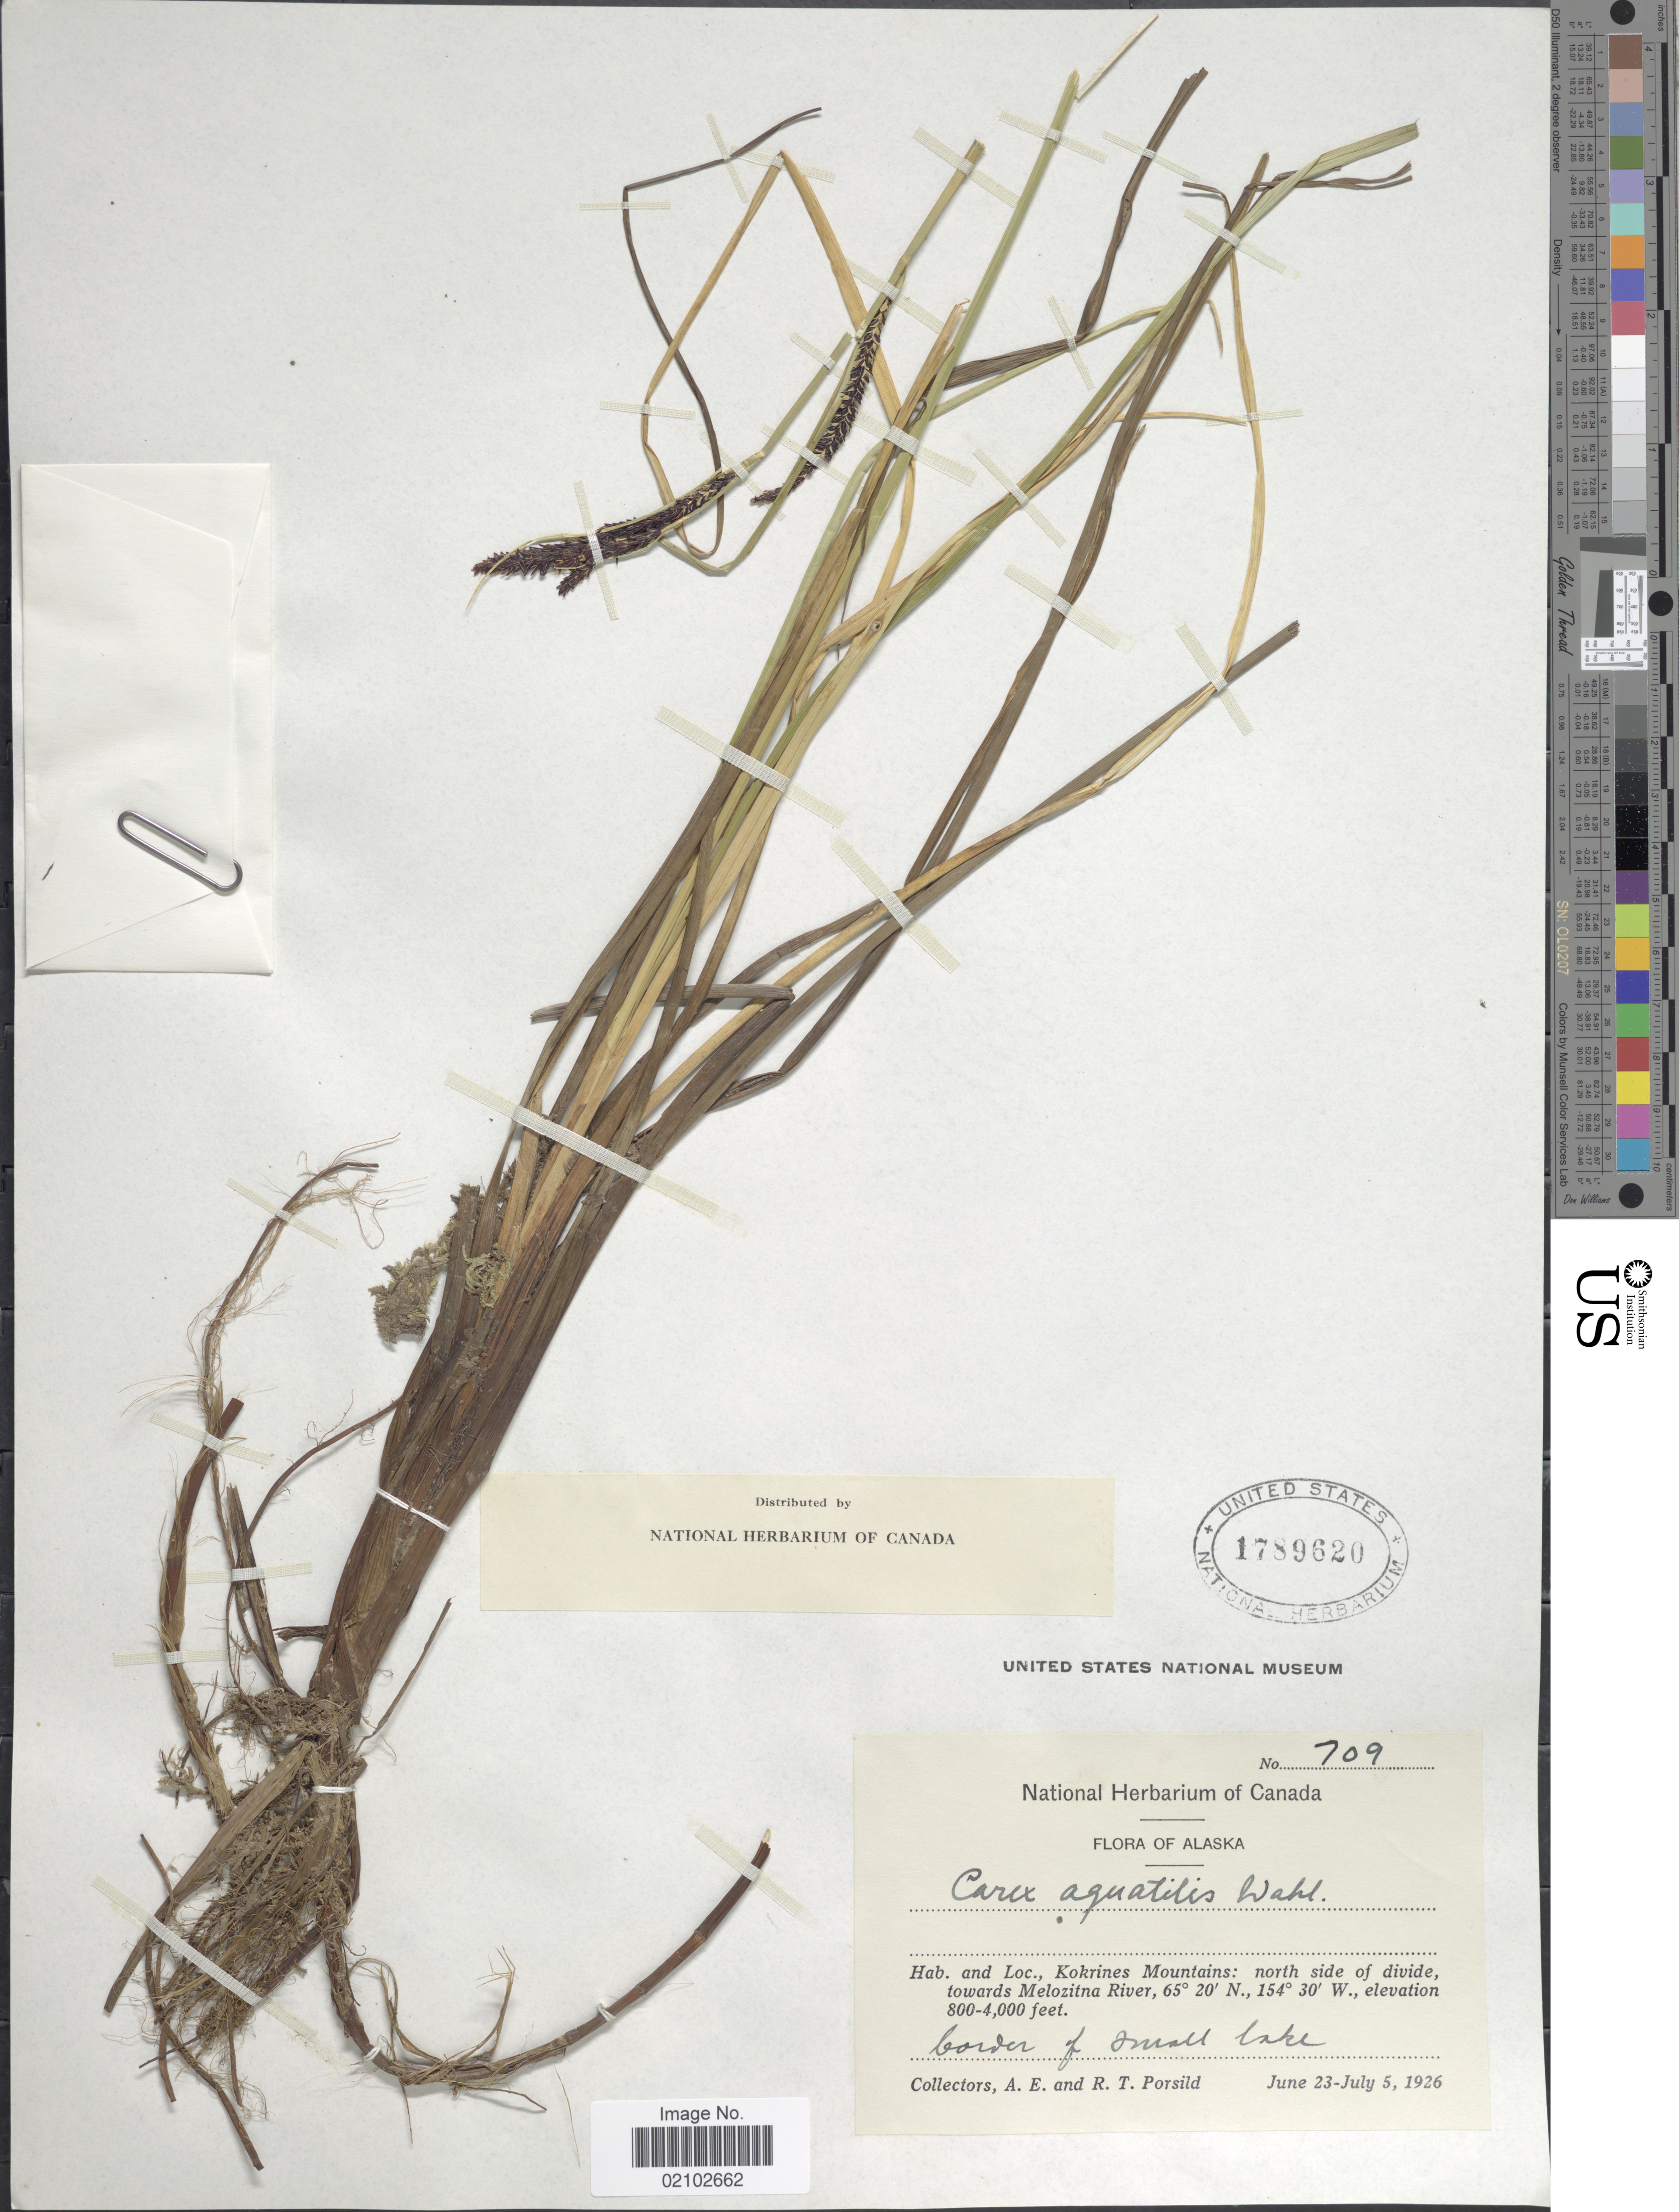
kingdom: Plantae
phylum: Tracheophyta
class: Liliopsida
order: Poales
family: Cyperaceae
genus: Carex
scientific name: Carex aquatilis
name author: Wahlenb.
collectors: A. E. Porsild & R. T. Porsild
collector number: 709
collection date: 1926-06-23/1926-07-05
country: United States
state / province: Alaska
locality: Kokrines Mountains: north side of divide towards Melozitna River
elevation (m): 244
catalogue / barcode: US 1789620